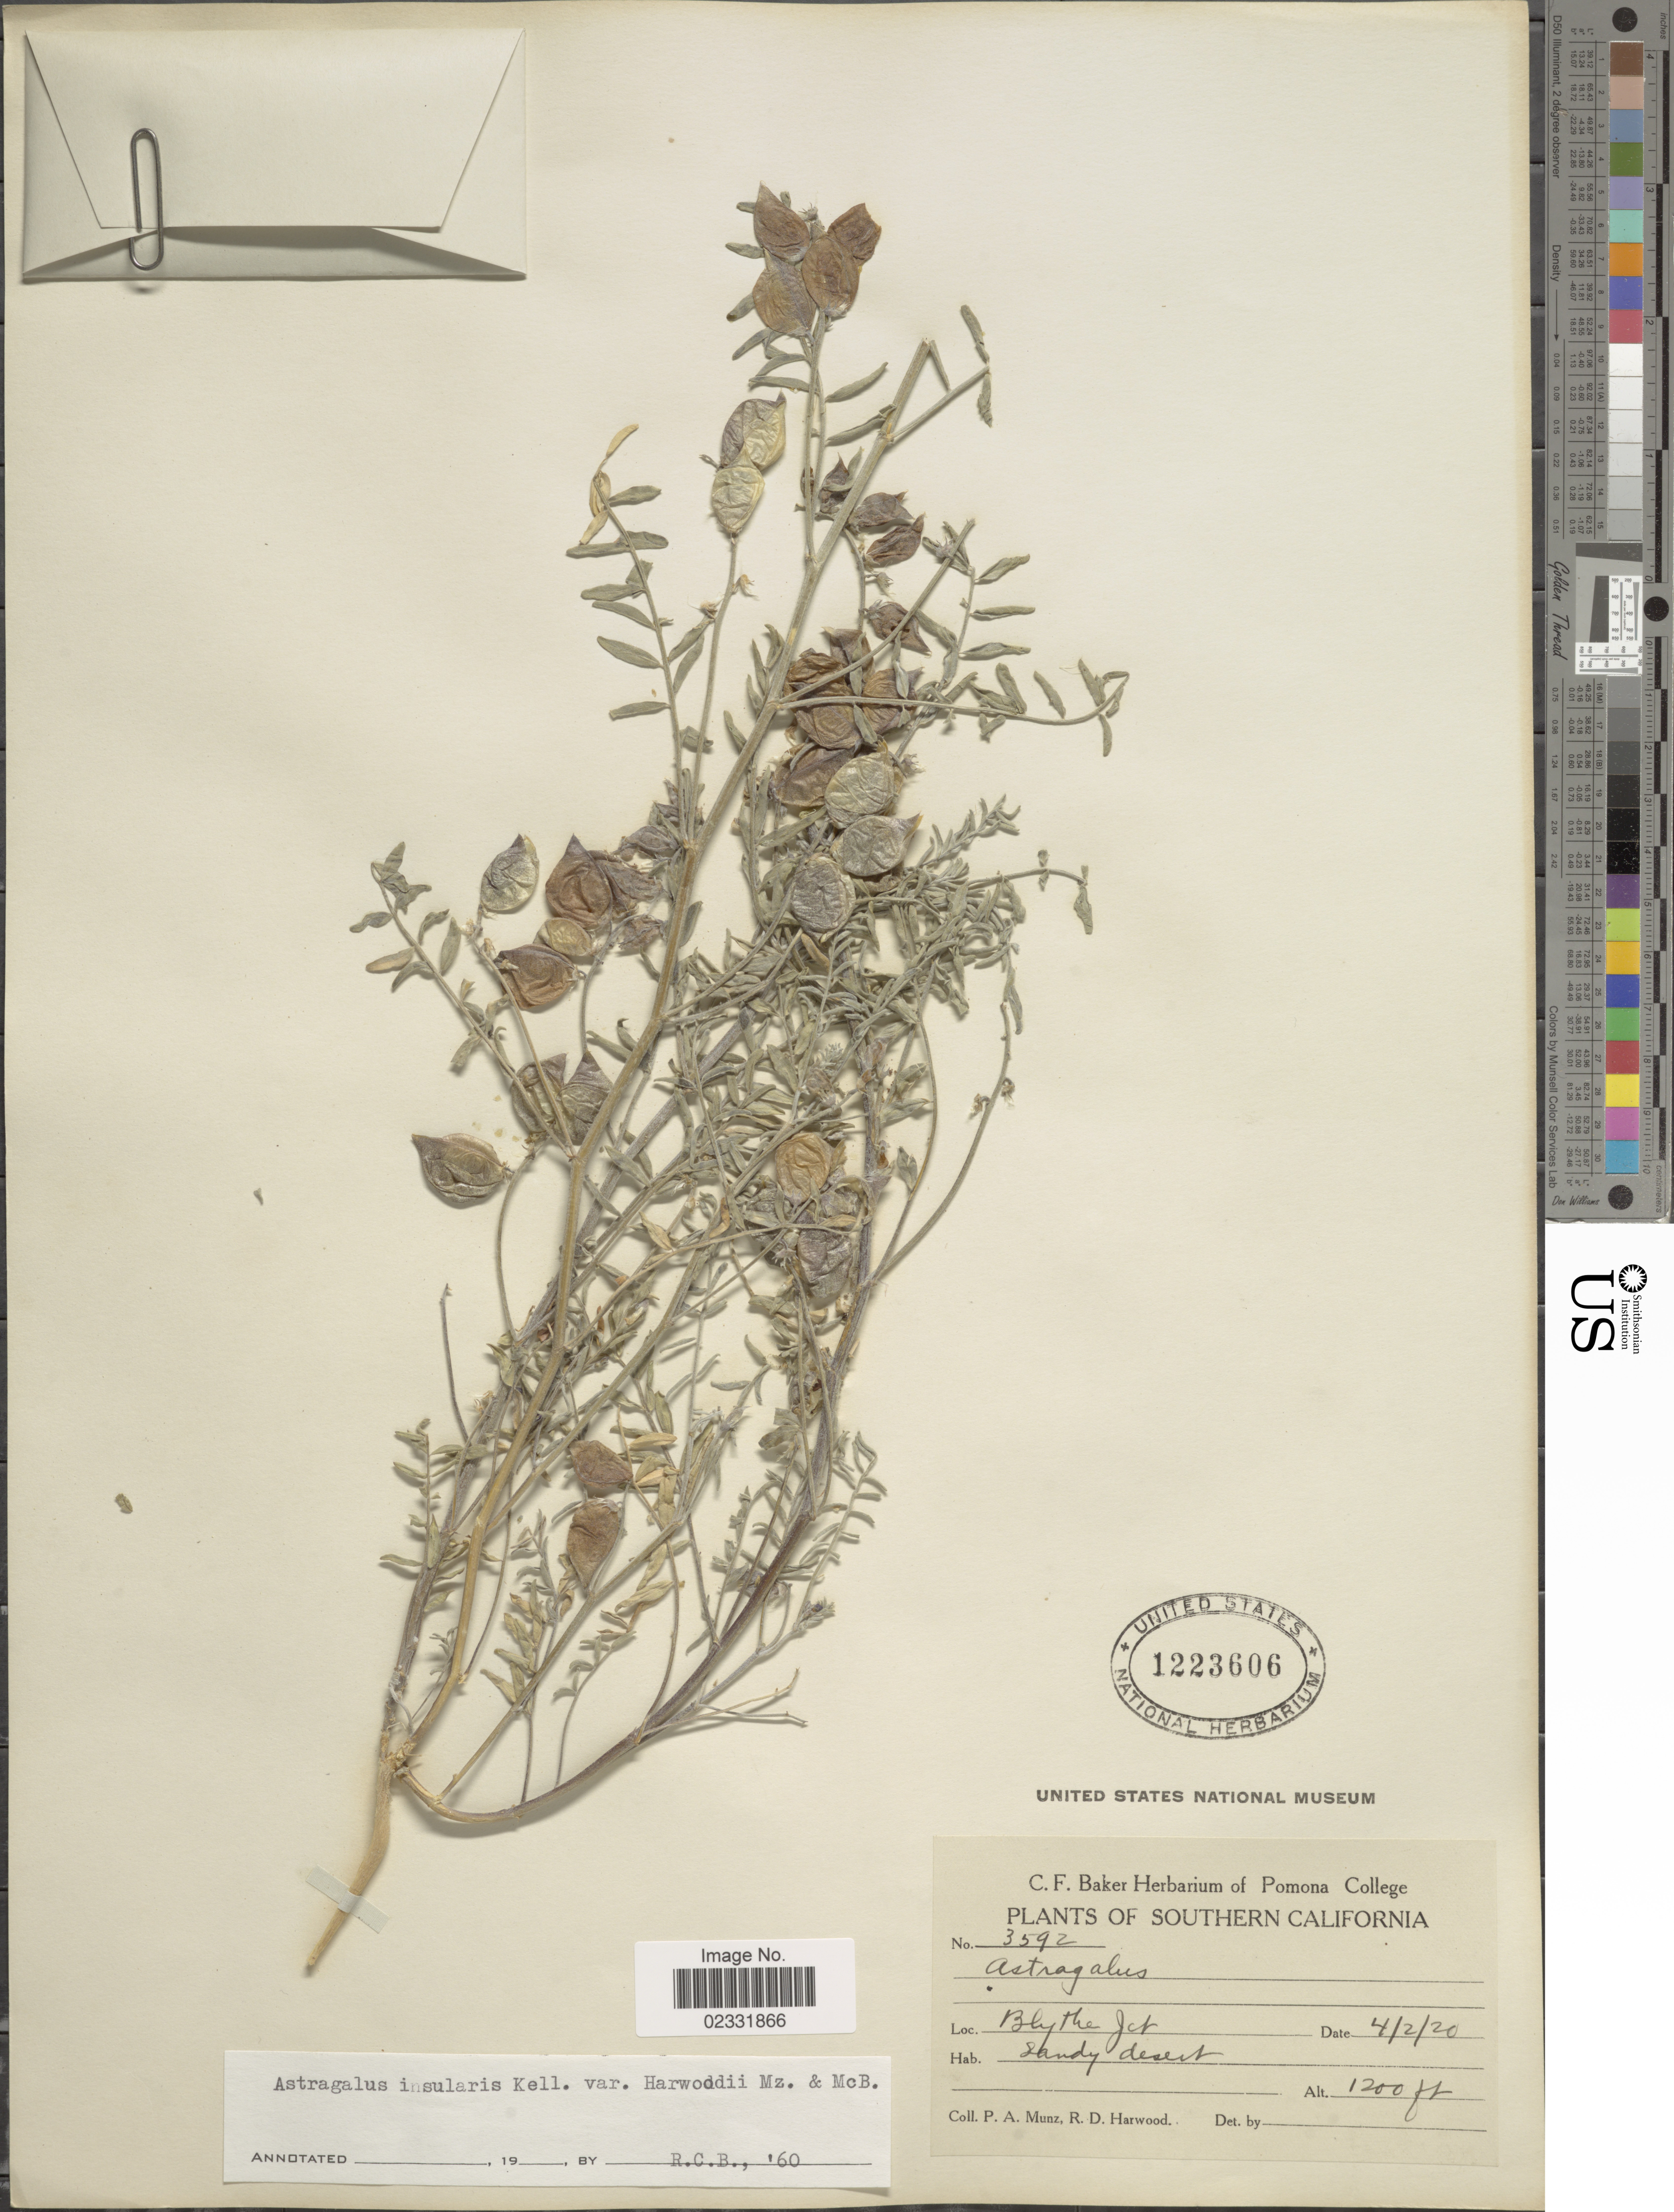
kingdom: Plantae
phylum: Tracheophyta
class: Magnoliopsida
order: Fabales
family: Fabaceae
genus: Astragalus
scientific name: Astragalus insularis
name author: Kellogg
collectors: P. A. Munz & R. Harwood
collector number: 3592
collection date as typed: Transcribed d/m/y: 2/4/20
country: United States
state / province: California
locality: Southern California, Blythe Jct, sandy desert.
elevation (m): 366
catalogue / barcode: US 1223606